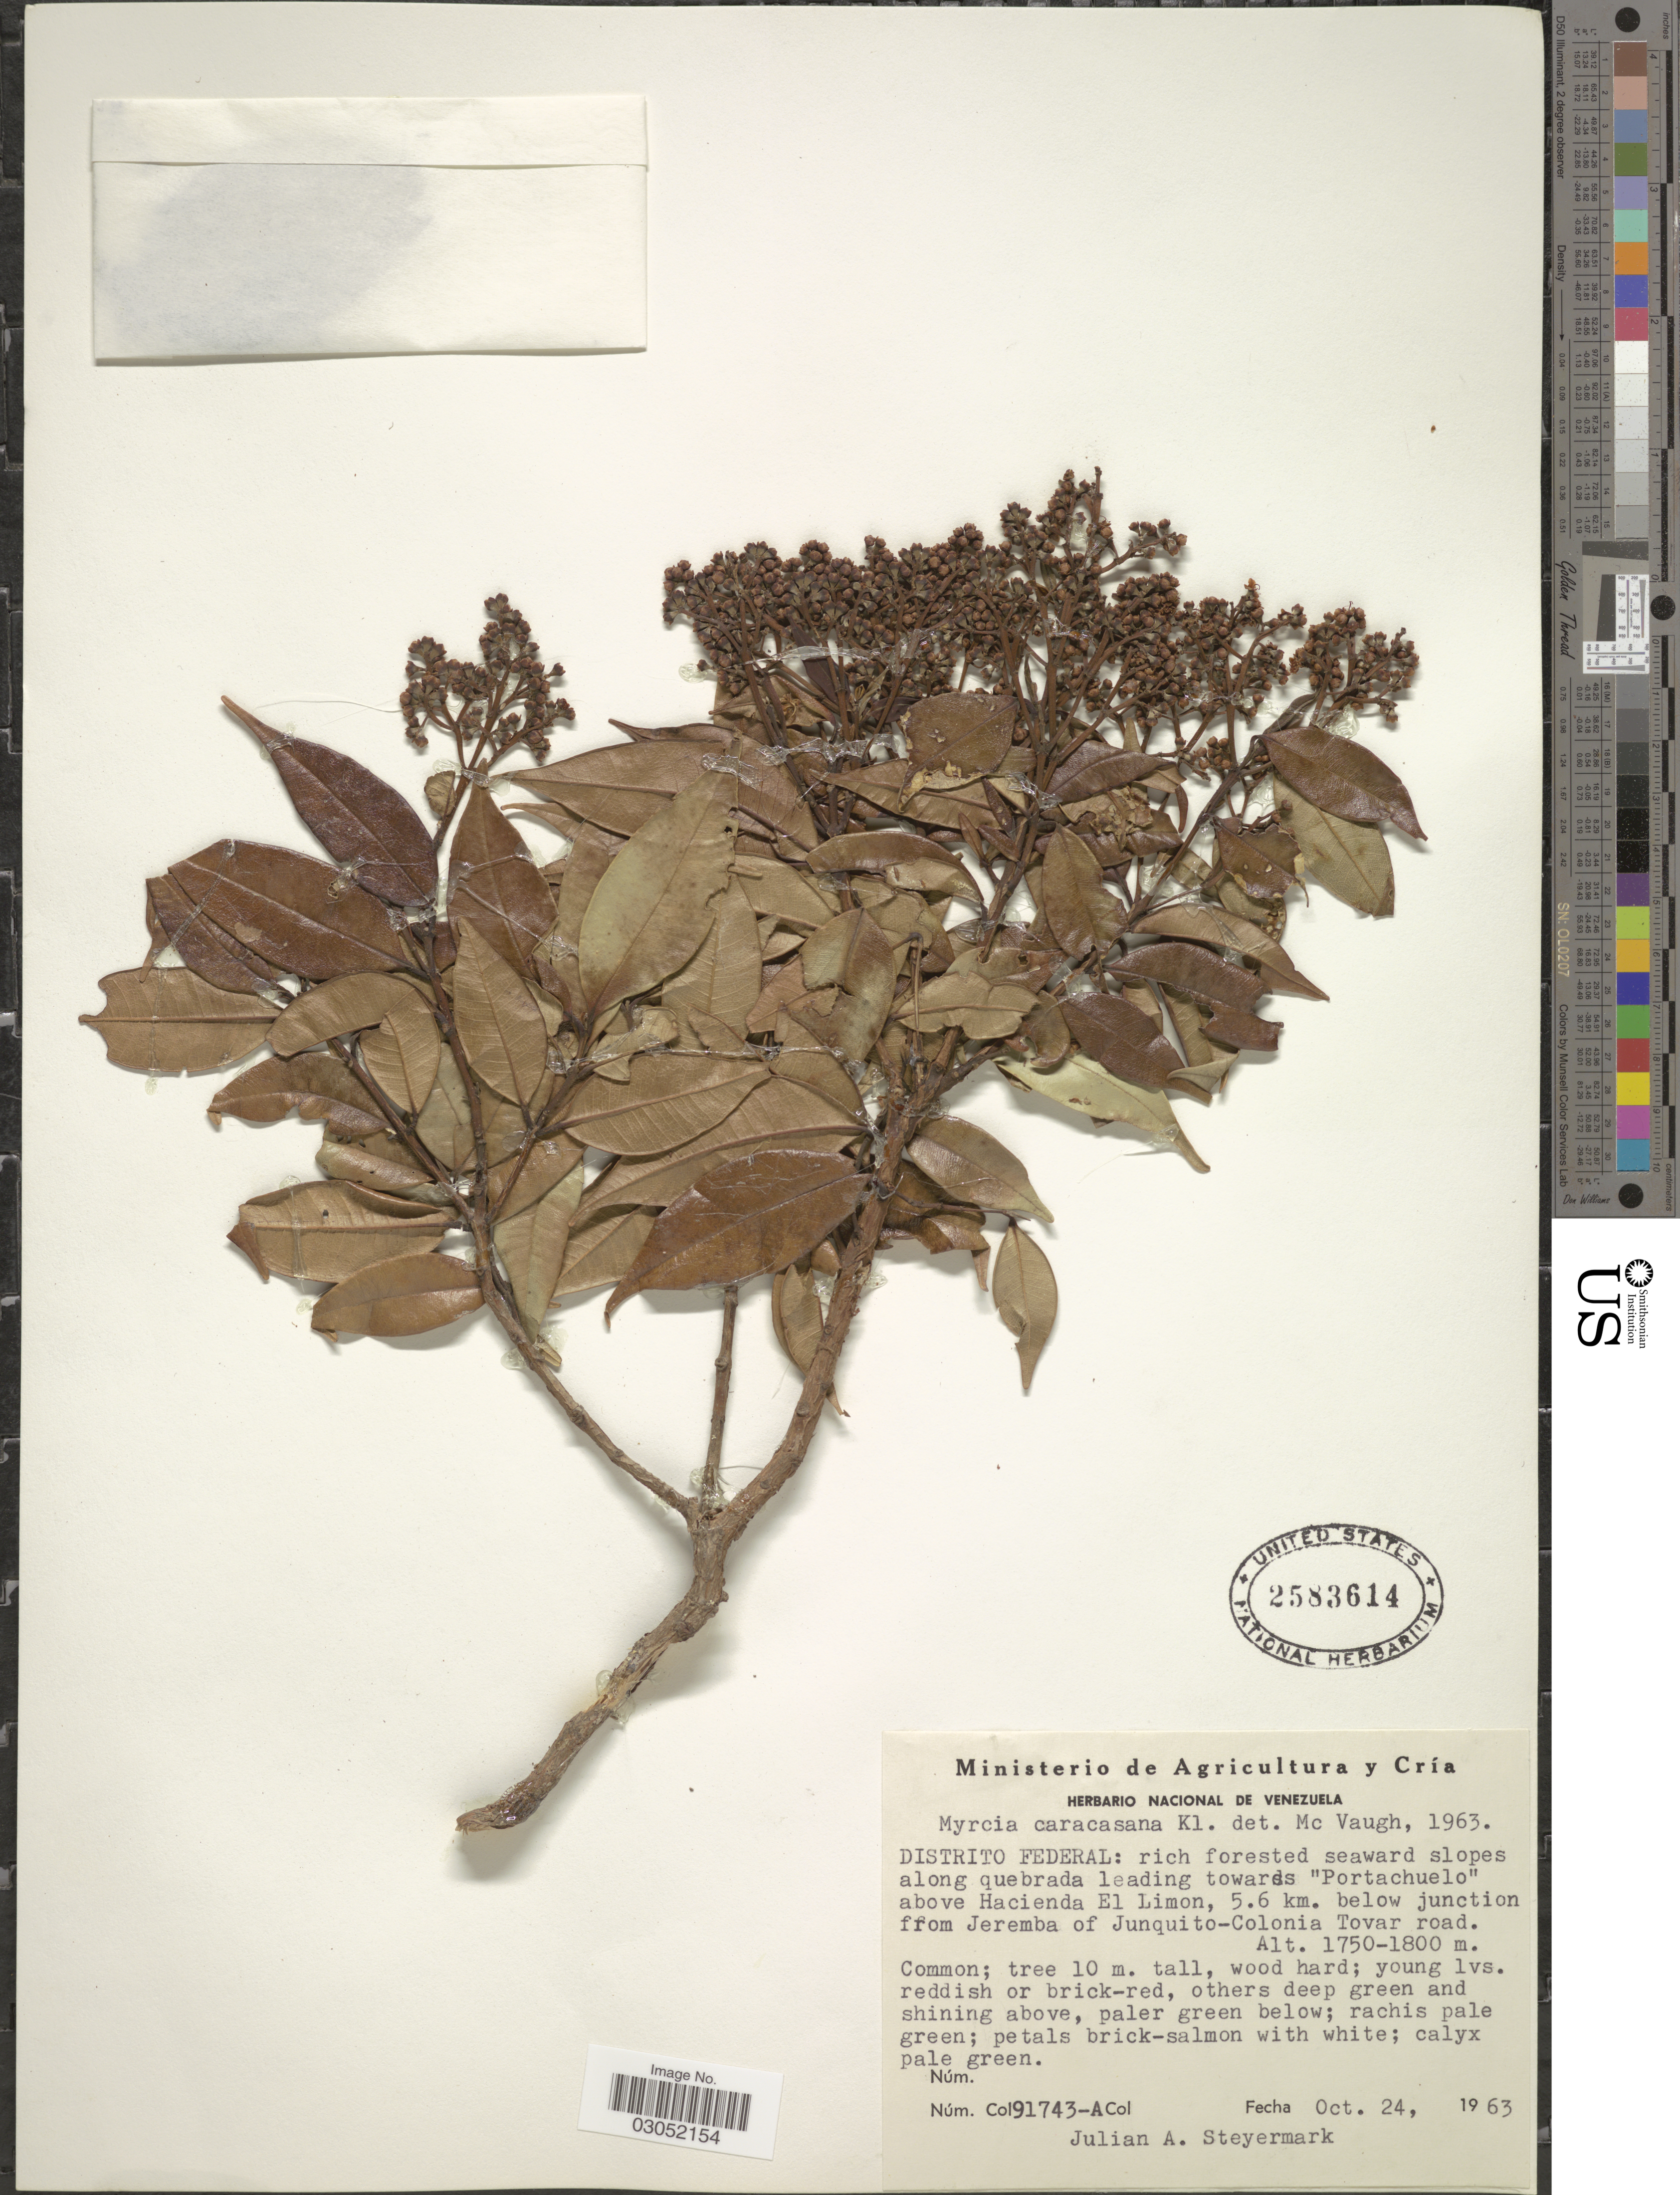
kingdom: Plantae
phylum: Tracheophyta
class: Magnoliopsida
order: Myrtales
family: Myrtaceae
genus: Myrcia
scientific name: Myrcia caracasana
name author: O. Berg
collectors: J. Steyermark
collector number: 91743-A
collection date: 1963-10-24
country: Venezuela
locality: Distrito Federal: slopes along quebrada leading towards "Portachuelo" above Hacienda El Limon, 5.6 km. below junction from Jeremba of Junquito-Colonia Tovar road.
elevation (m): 1750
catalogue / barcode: US 2583614